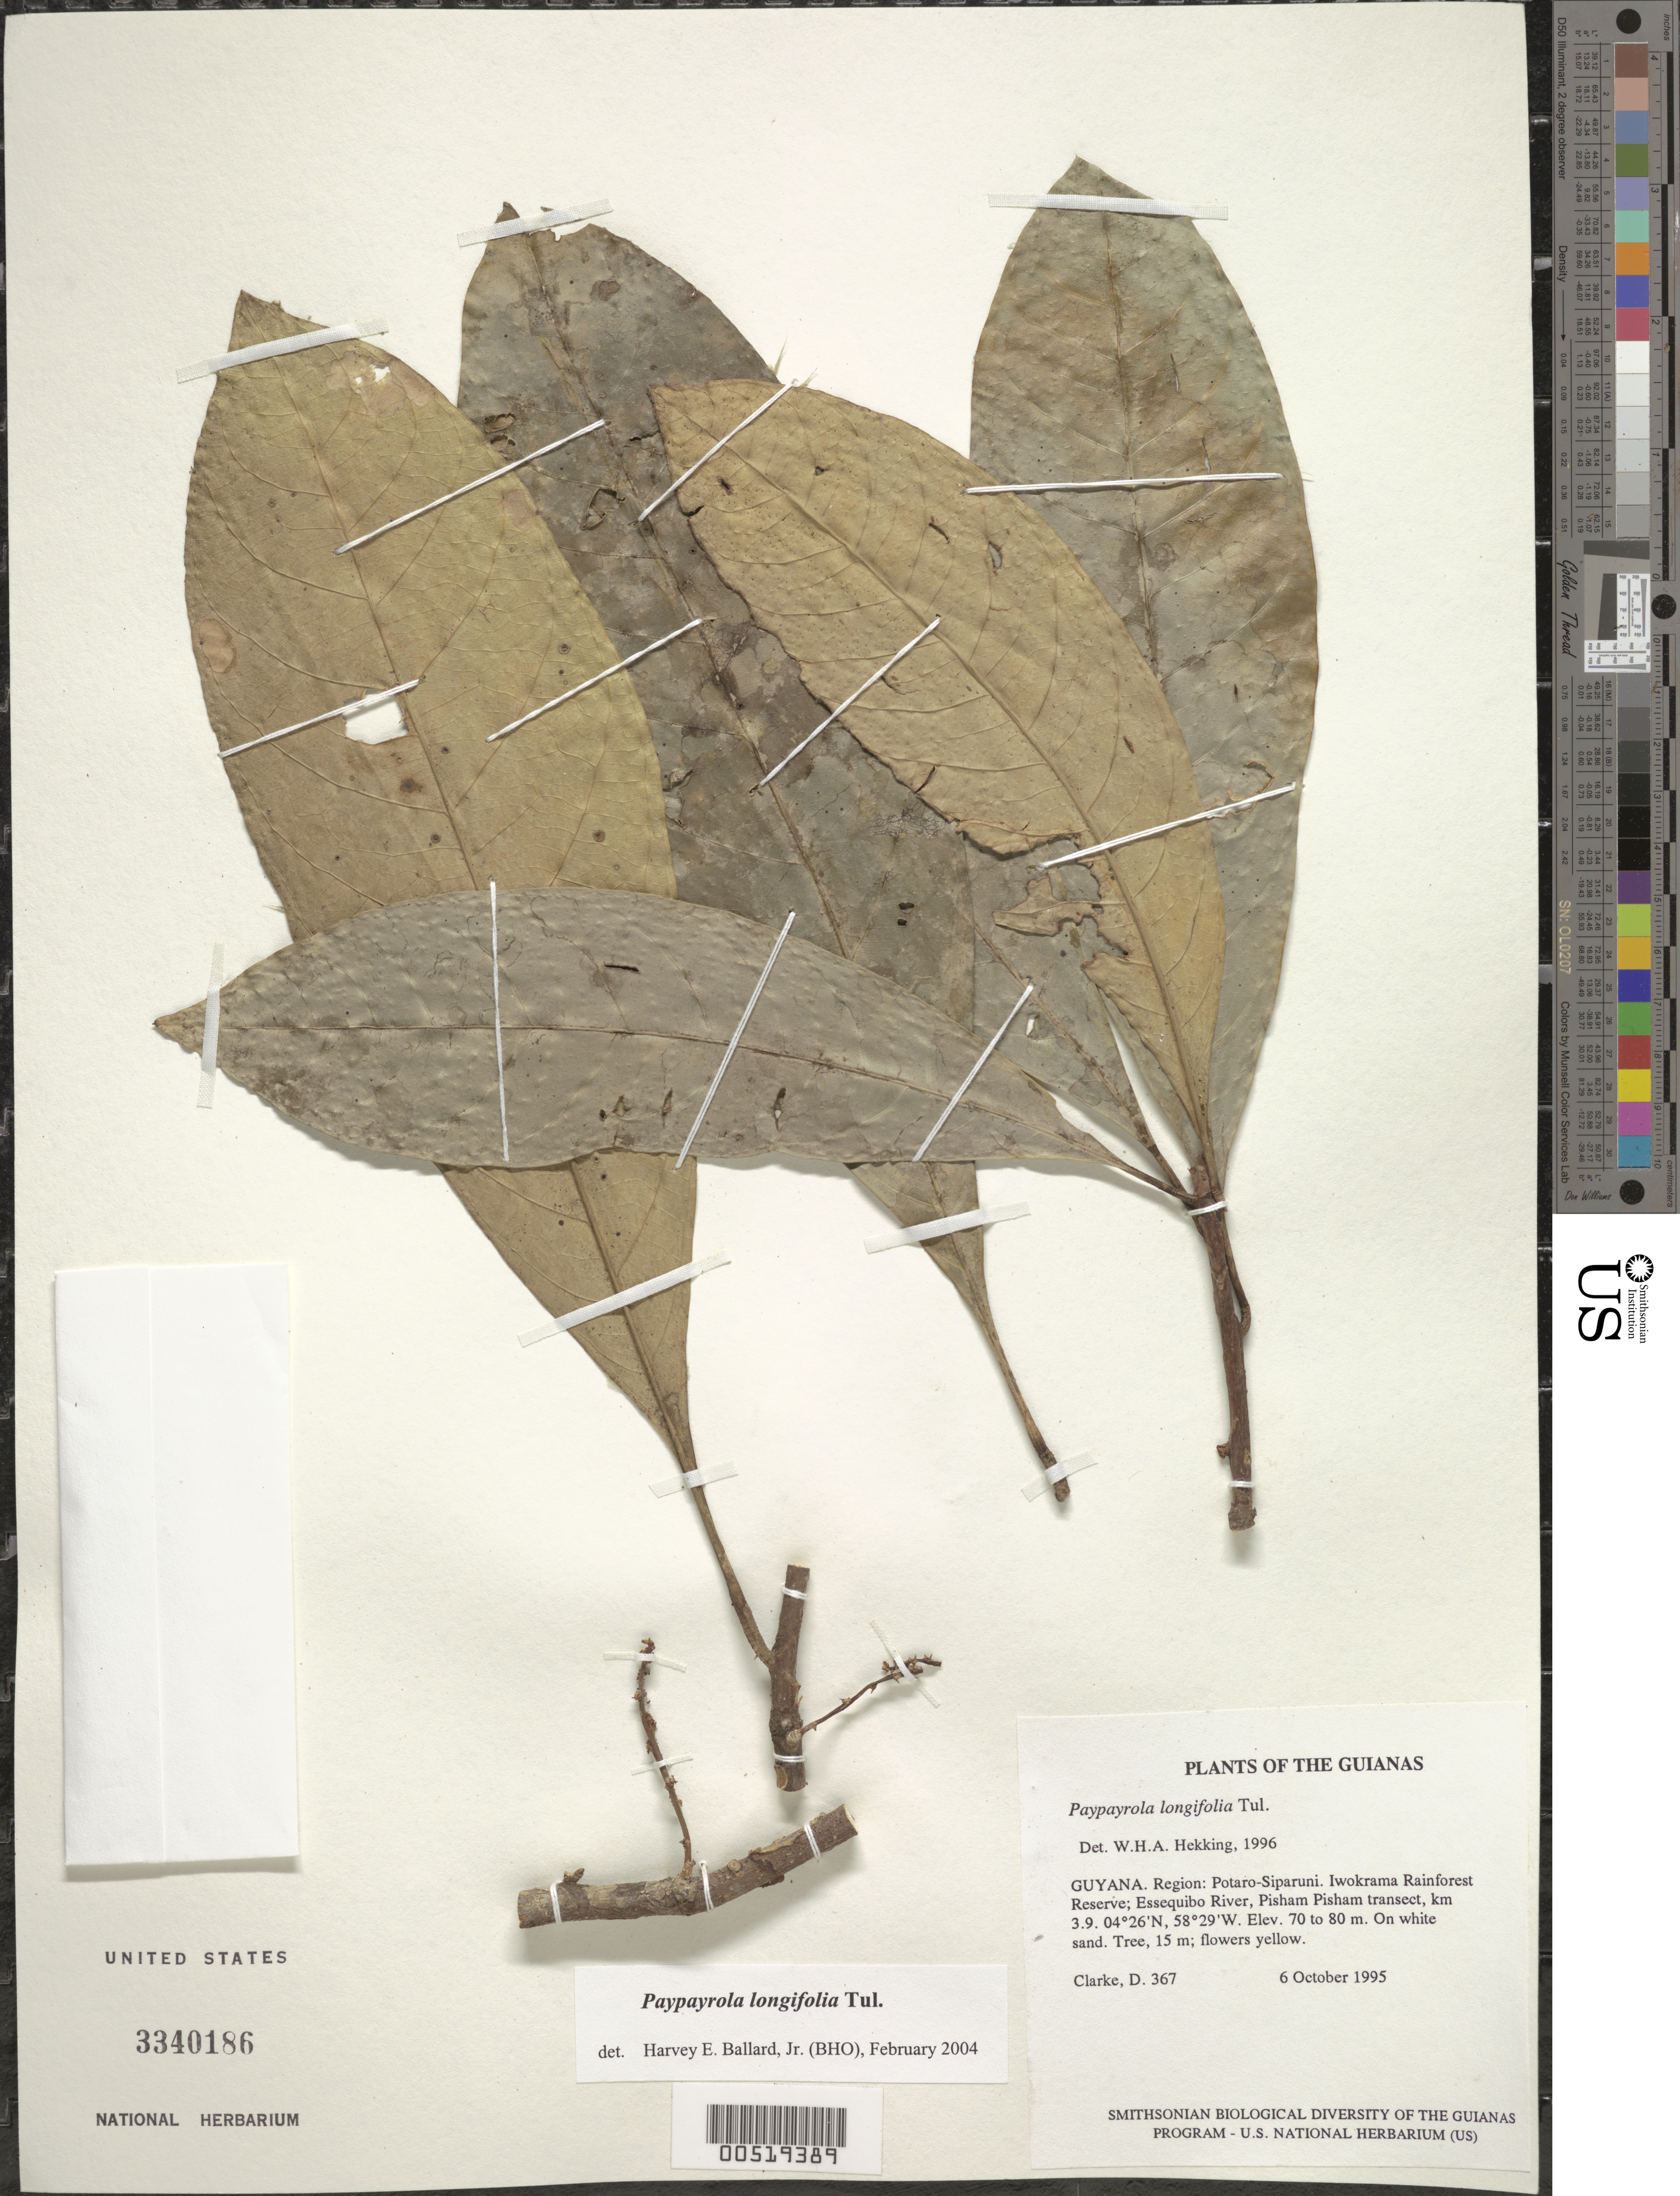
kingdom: Plantae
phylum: Tracheophyta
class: Magnoliopsida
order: Malpighiales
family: Violaceae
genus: Paypayrola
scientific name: Paypayrola longifolia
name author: Tul.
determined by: Ballard, Harvey E.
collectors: H. D. Clarke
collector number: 367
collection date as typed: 6 October 1995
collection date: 1995-10-06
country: Guyana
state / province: Potaro-Siparuni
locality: Iwokrama Rainforest Reserve; Essequibo River, Pisham Pisham transect, km 3.9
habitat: On white sand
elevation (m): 70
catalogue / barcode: US 3340186